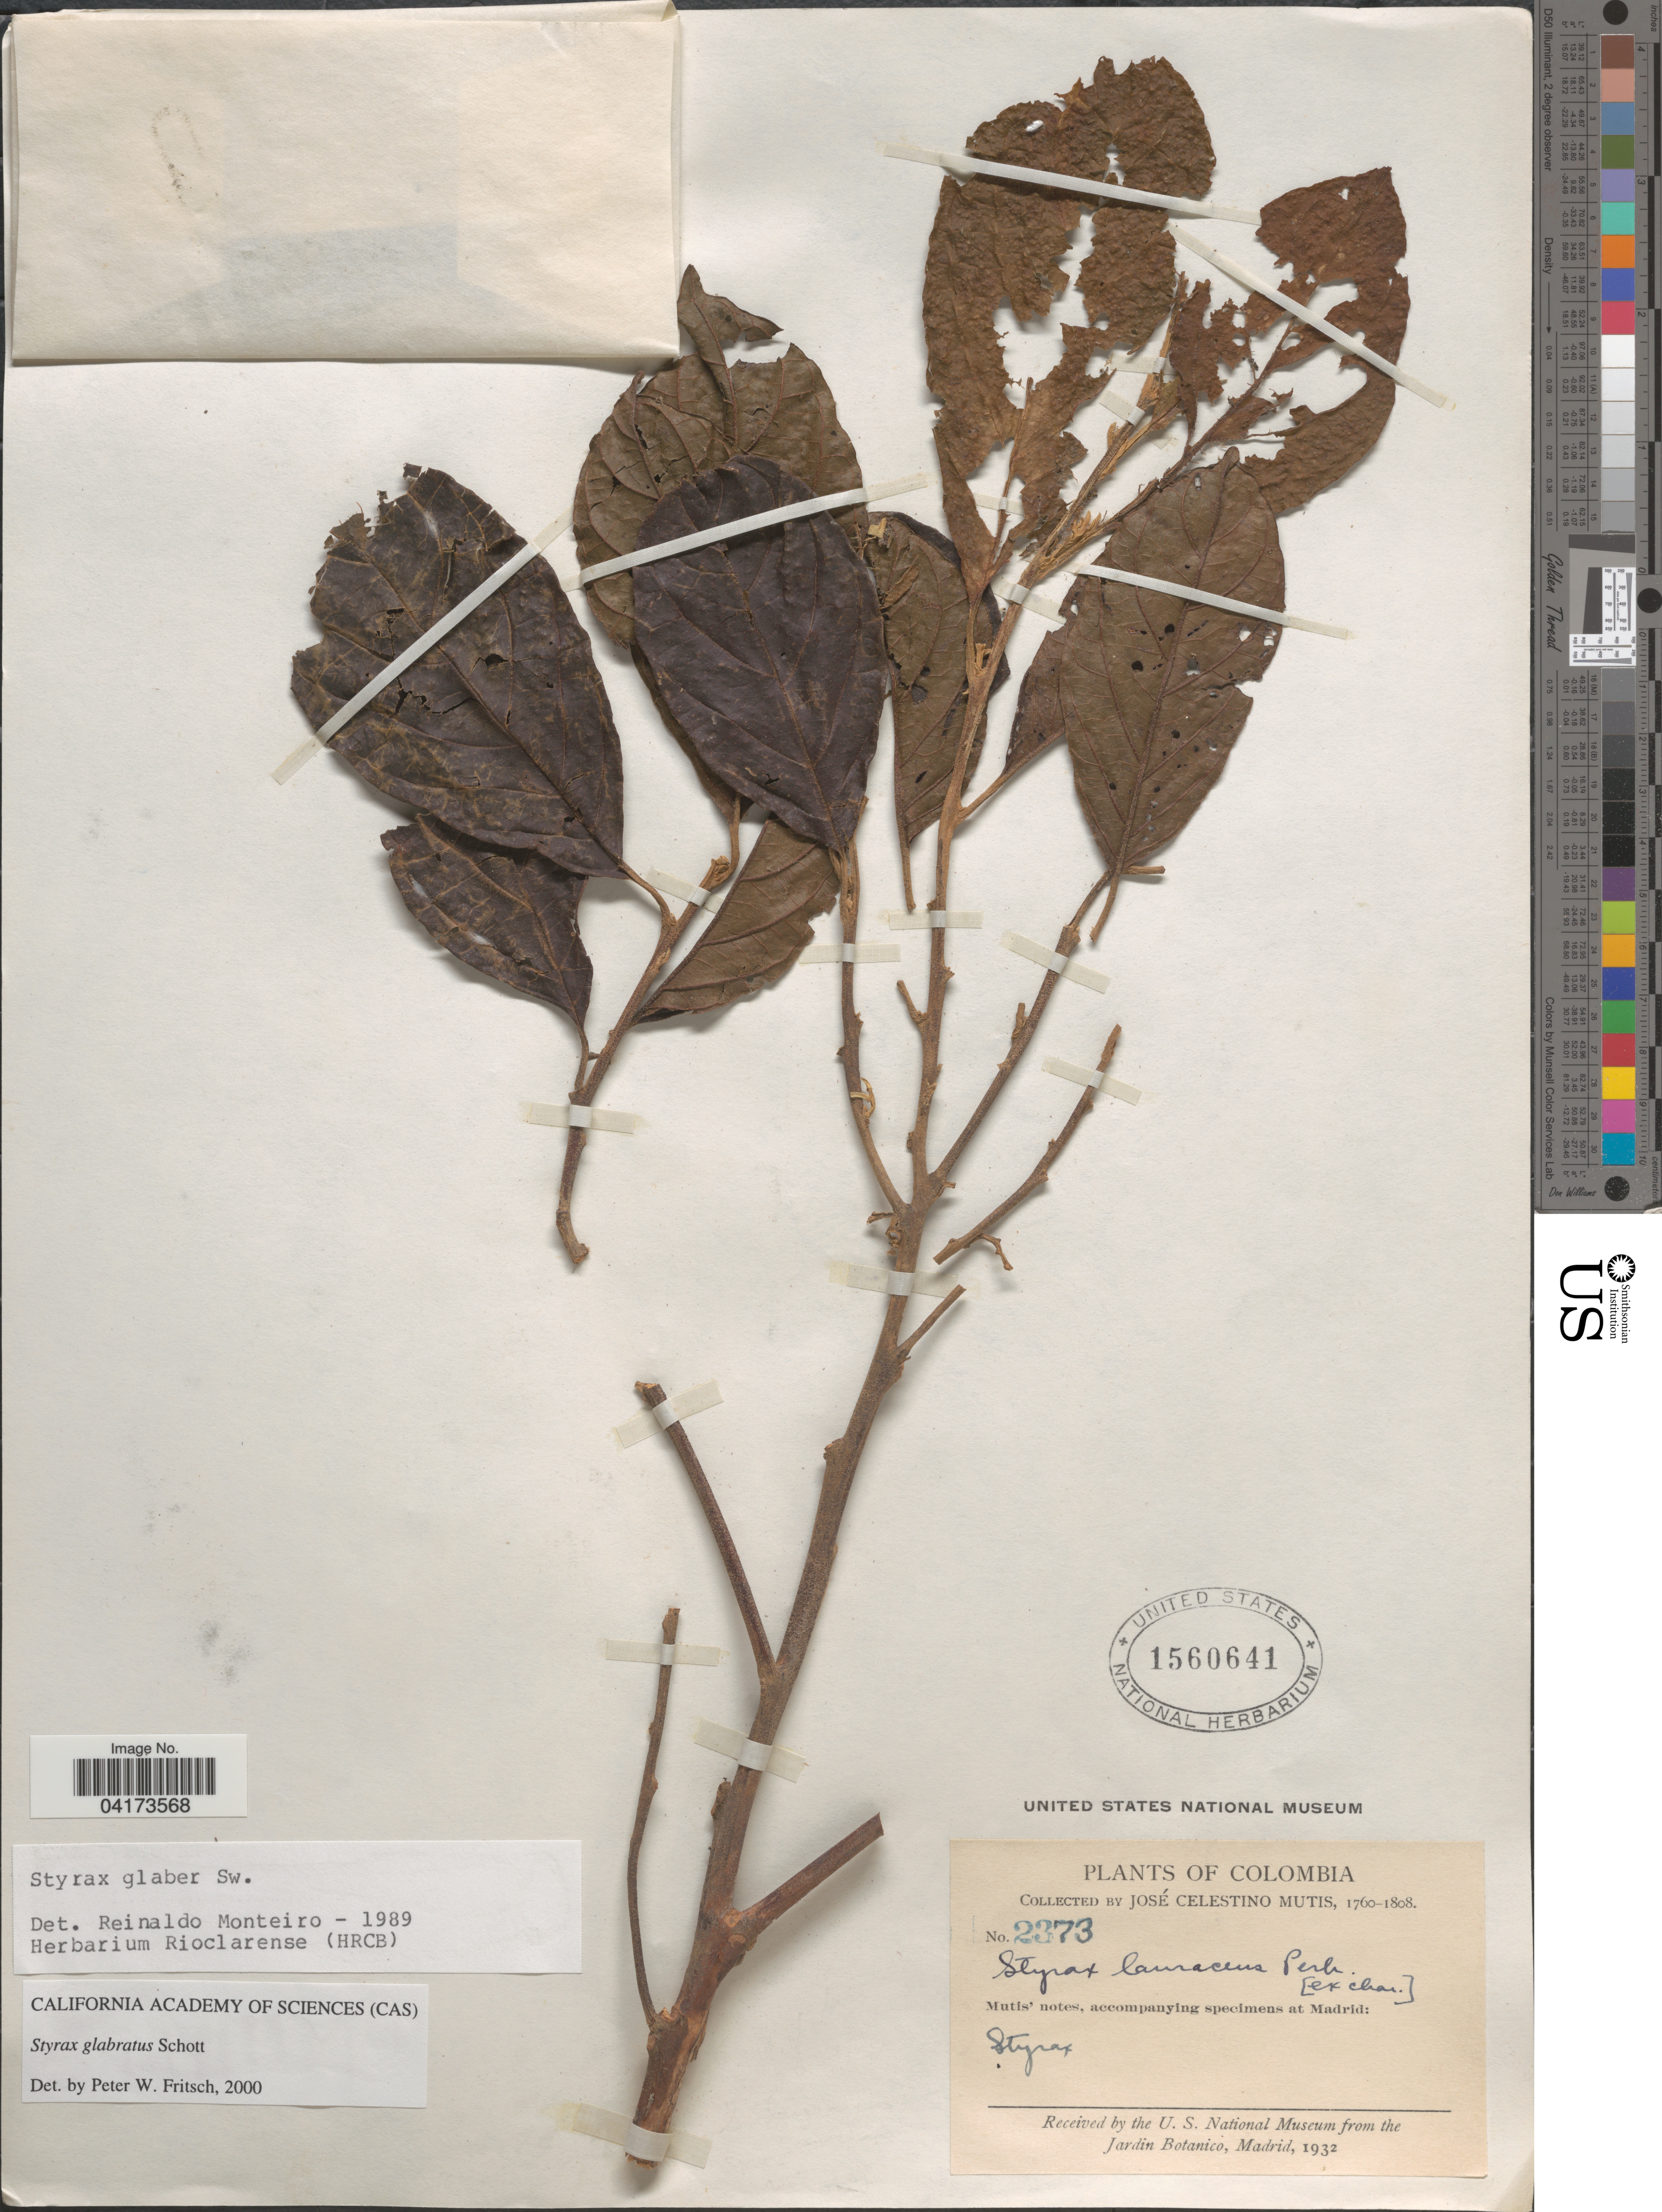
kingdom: Plantae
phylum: Tracheophyta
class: Magnoliopsida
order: Ericales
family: Styracaceae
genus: Styrax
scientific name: Styrax glabratus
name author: Schott in Spreng.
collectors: J. C. B. Mutis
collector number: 2373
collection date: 1760/1808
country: Colombia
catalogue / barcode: US 1560641